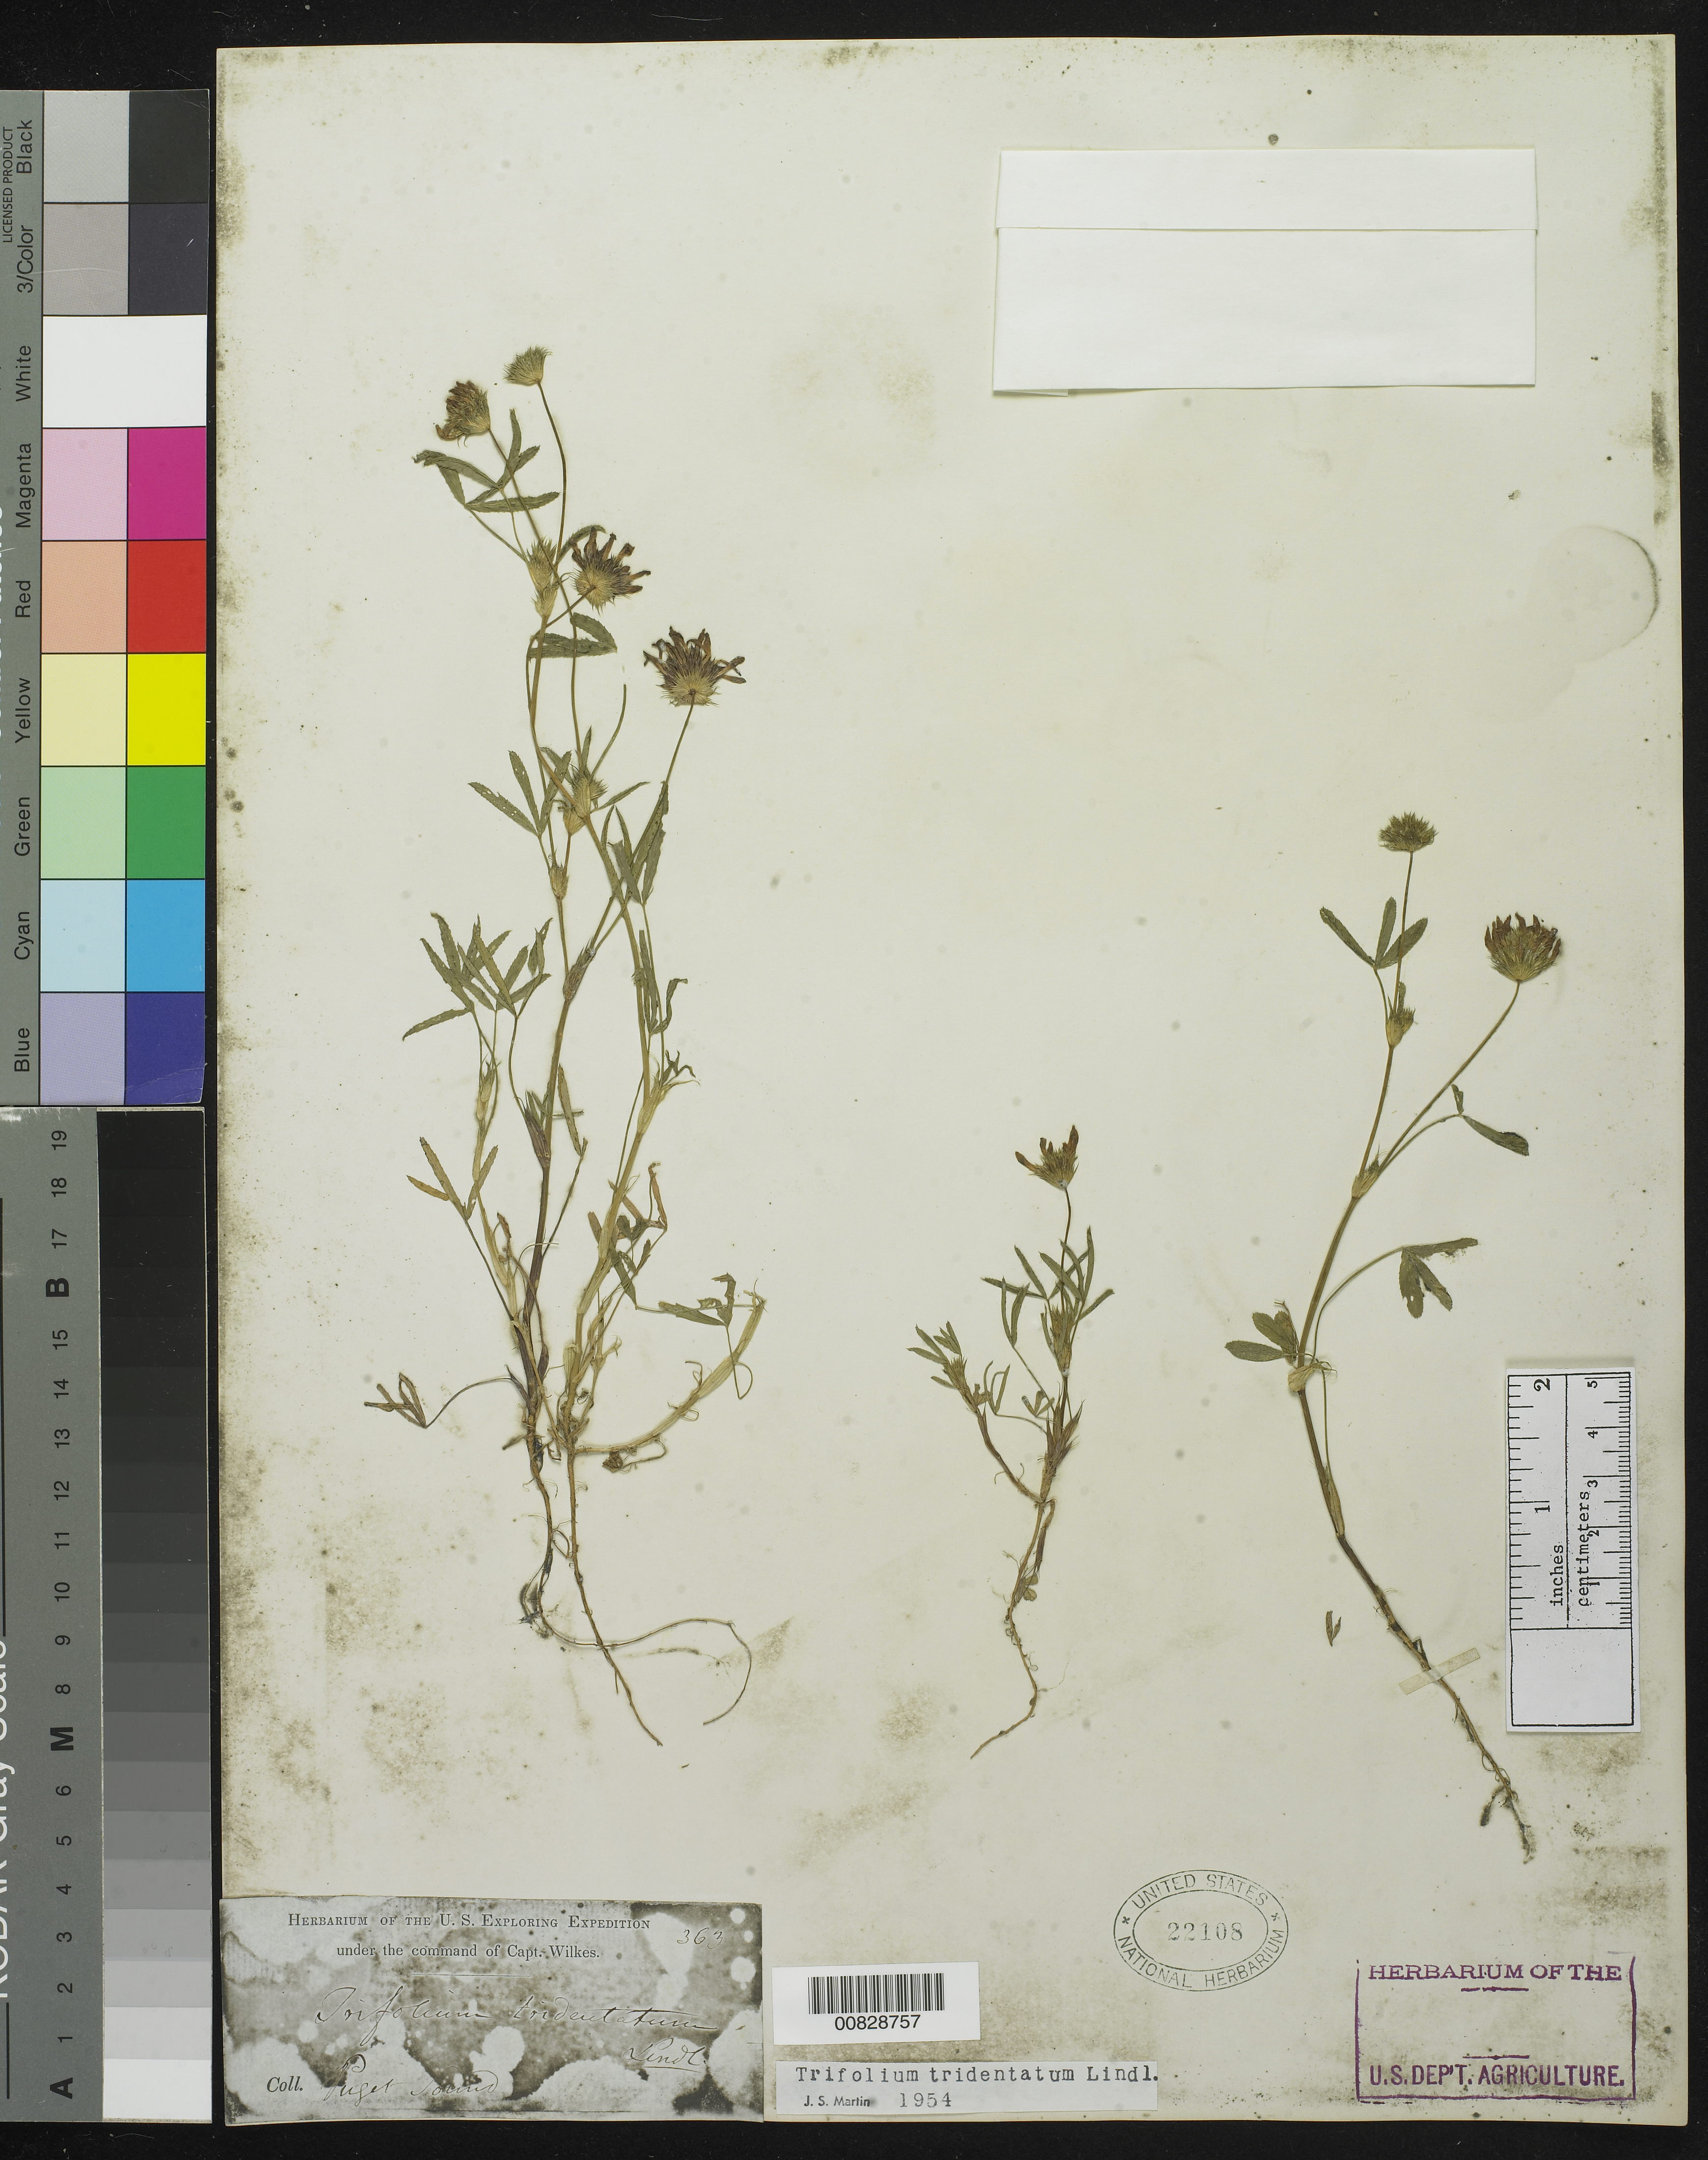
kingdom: Plantae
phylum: Tracheophyta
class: Magnoliopsida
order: Fabales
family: Fabaceae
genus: Trifolium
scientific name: Trifolium tridentatum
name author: Lindl.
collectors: Wilkes Explor. Exped.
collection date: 1838/1842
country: United States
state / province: Washington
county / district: King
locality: Puget Sound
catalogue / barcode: US 22108